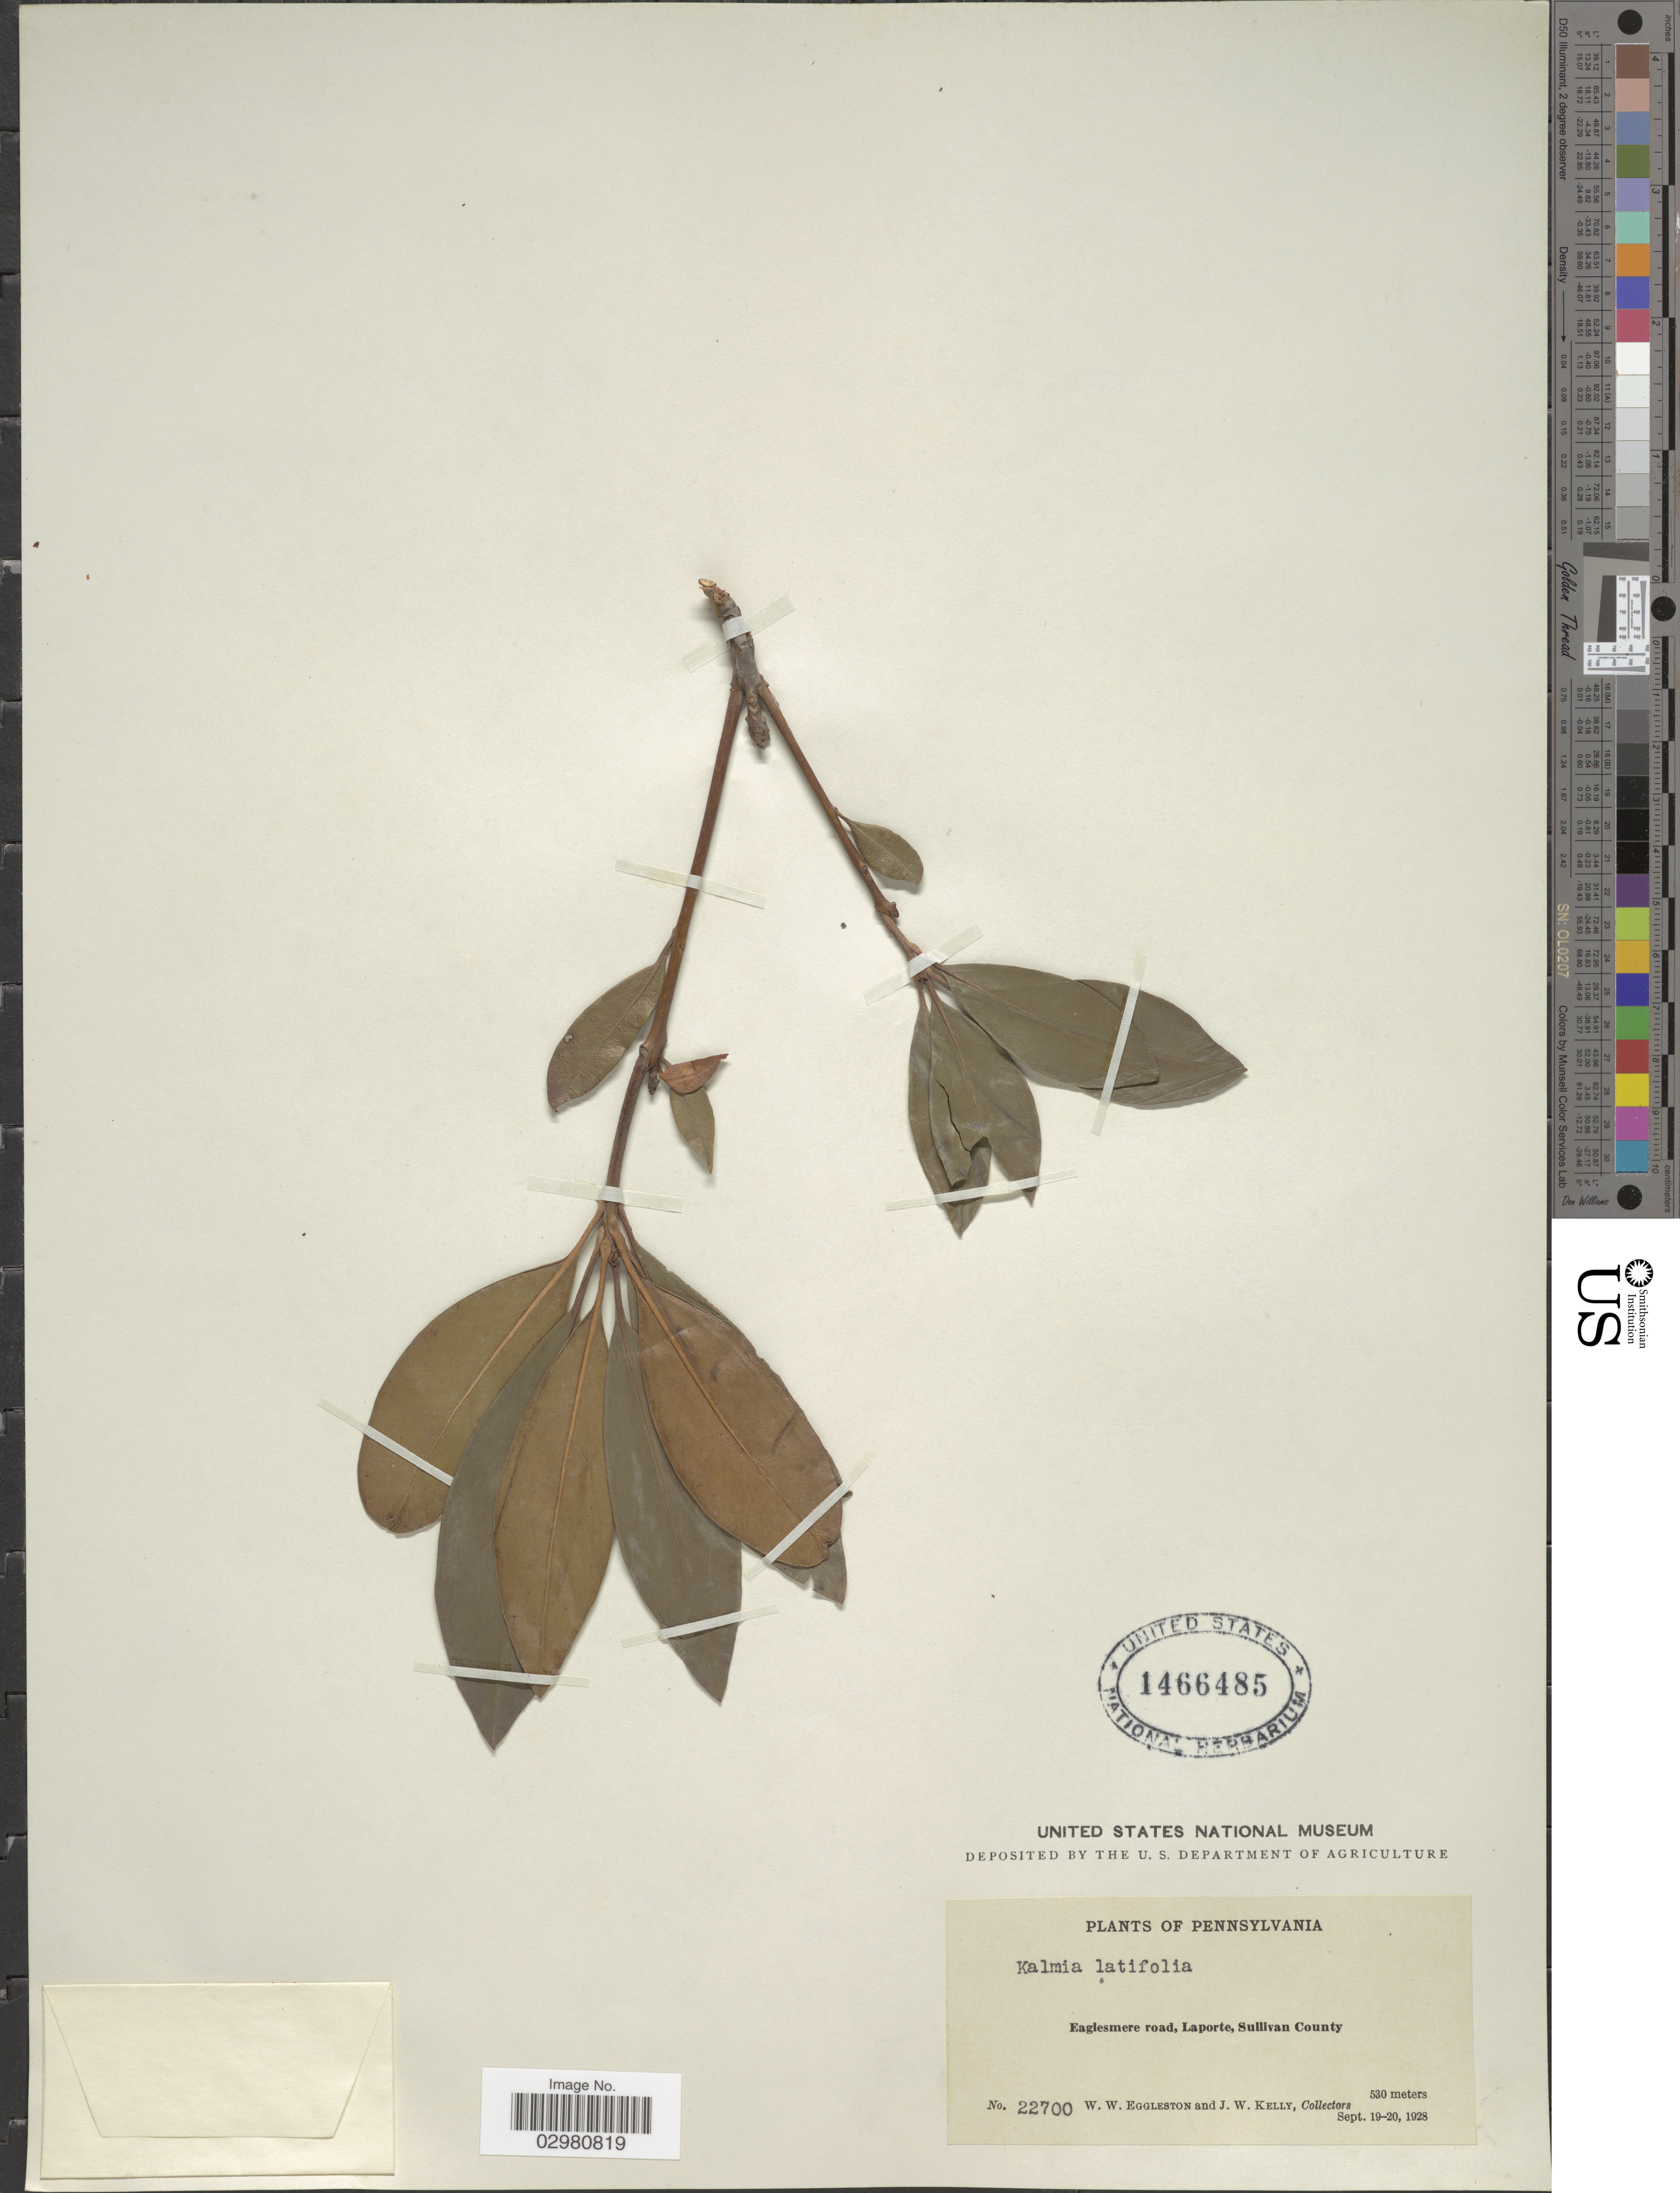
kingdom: Plantae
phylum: Tracheophyta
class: Magnoliopsida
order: Ericales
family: Ericaceae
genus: Kalmia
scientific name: Kalmia latifolia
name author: L.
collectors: W. W. Eggleston & J. Kelly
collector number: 22700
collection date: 1928-09-19/1928-09-20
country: United States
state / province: Pennsylvania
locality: Eaglesmere road, Laporte, Sullivan County.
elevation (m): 530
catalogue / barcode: US 1466485